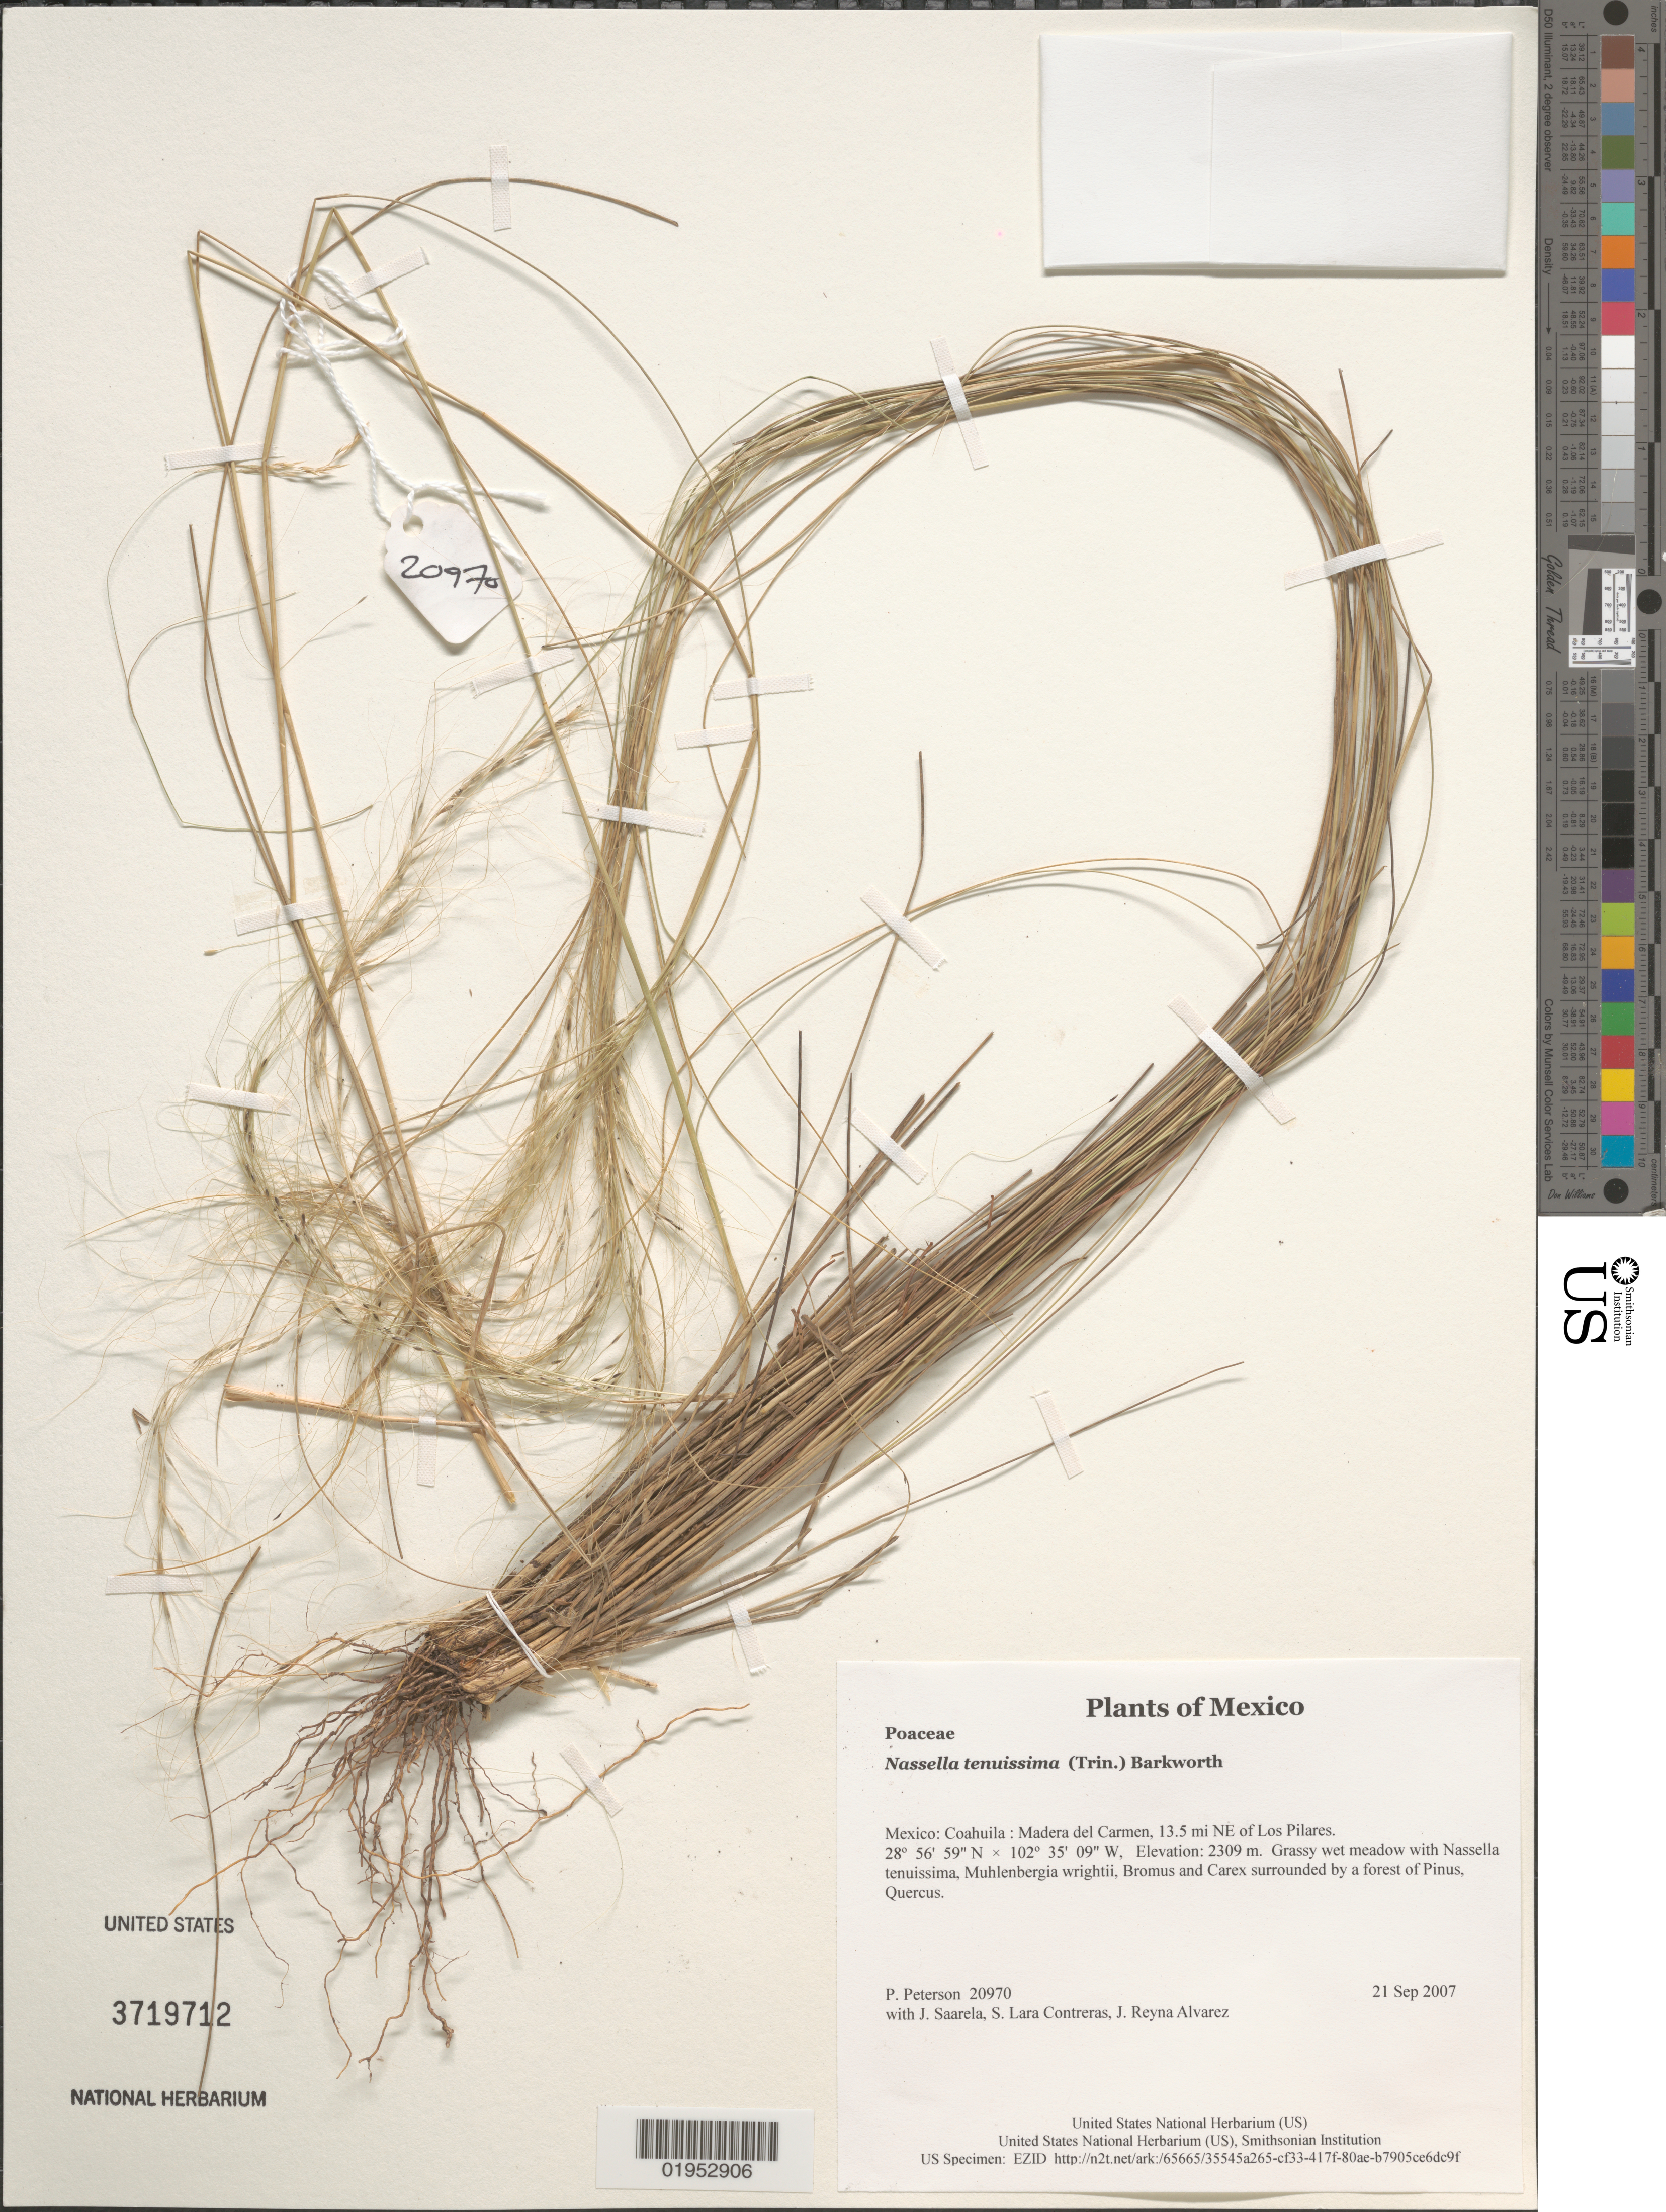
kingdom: Plantae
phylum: Tracheophyta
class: Liliopsida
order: Poales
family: Poaceae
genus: Nassella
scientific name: Nassella tenuissima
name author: (Trin.) Barkworth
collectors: P. M. Peterson, J. Saarela, S. Lara Contreras & J. Reyna Alvarez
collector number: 20970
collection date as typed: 21 Sep 2007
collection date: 2007-09-21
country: Mexico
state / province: Coahuila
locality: Madera del Carmen, 13.5 mi NE of Los Pilares.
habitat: Grassy wet meadow with Nassella tenuissima, Muhlenbergia wrightii, Bromus and Carex surrounded by a forest of Pinus, Quercus.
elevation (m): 2309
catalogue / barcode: US 3719712